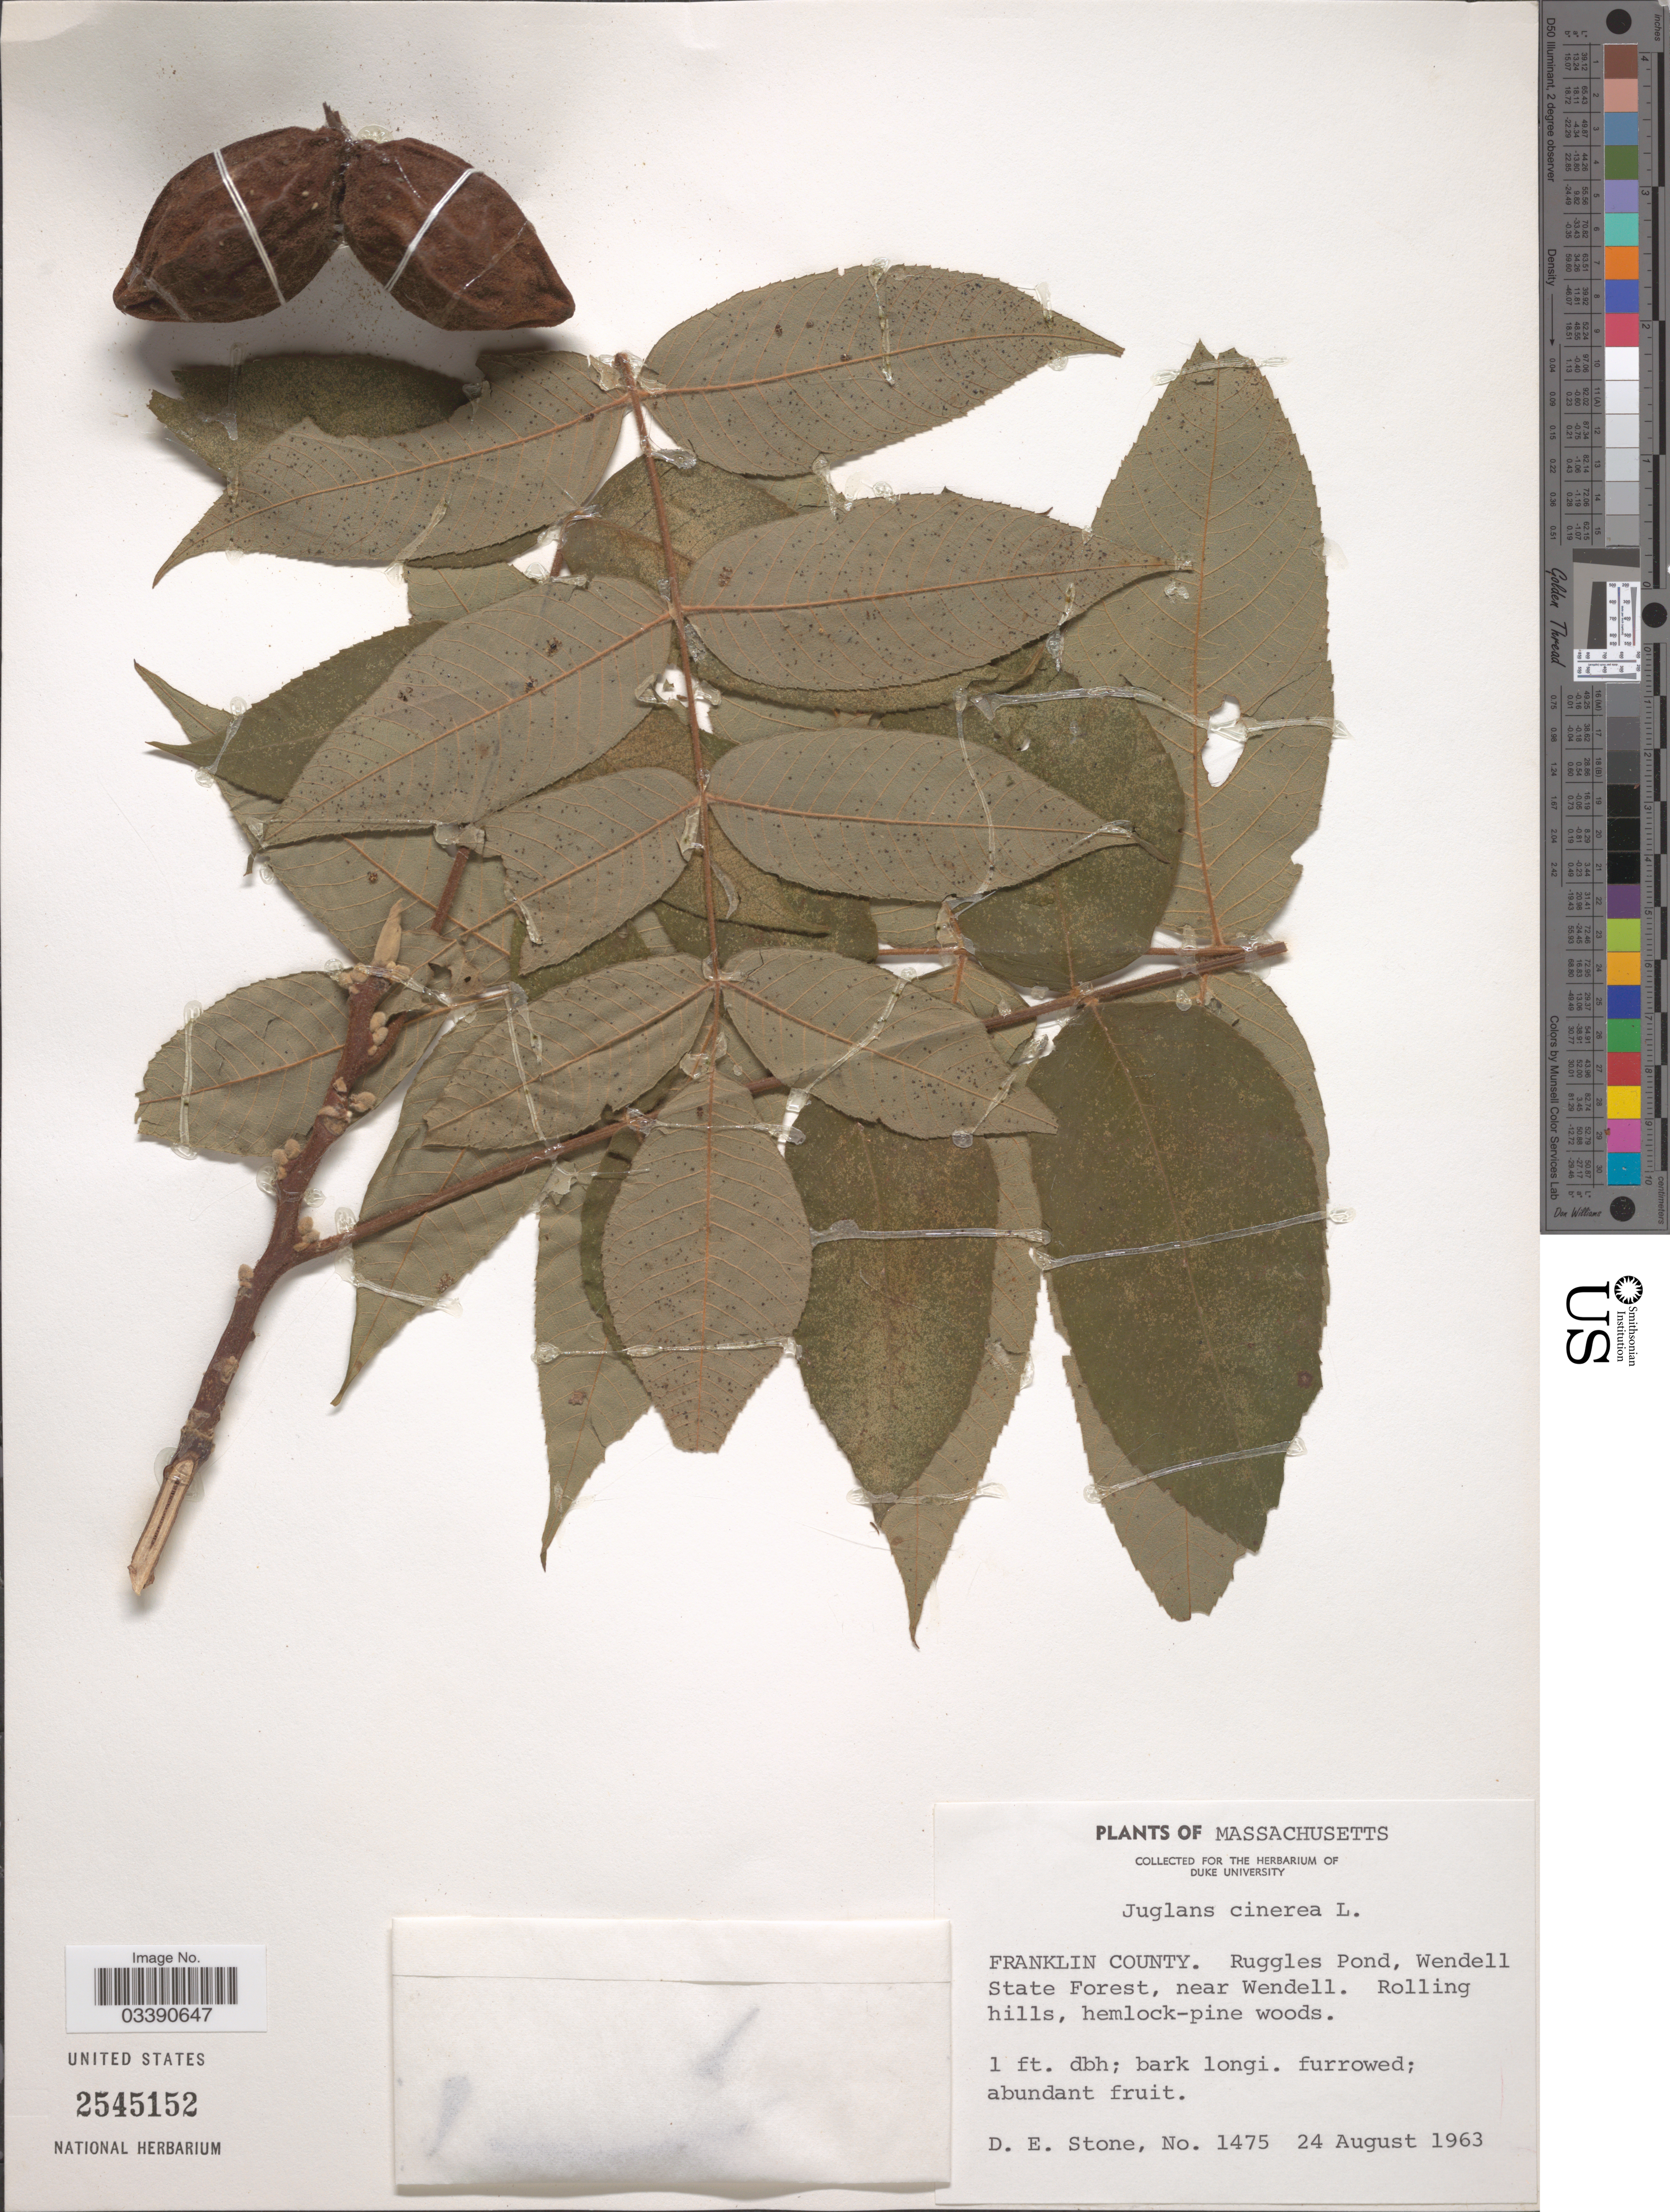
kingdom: Plantae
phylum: Tracheophyta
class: Magnoliopsida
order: Fagales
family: Juglandaceae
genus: Juglans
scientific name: Juglans cinerea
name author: L.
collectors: D. E. Stone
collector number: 1475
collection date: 1963-08-24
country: United States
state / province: Massachusetts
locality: Franklin County. Ruggles Pond, Wendell State Forest, near Wendell.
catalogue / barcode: US 2545152